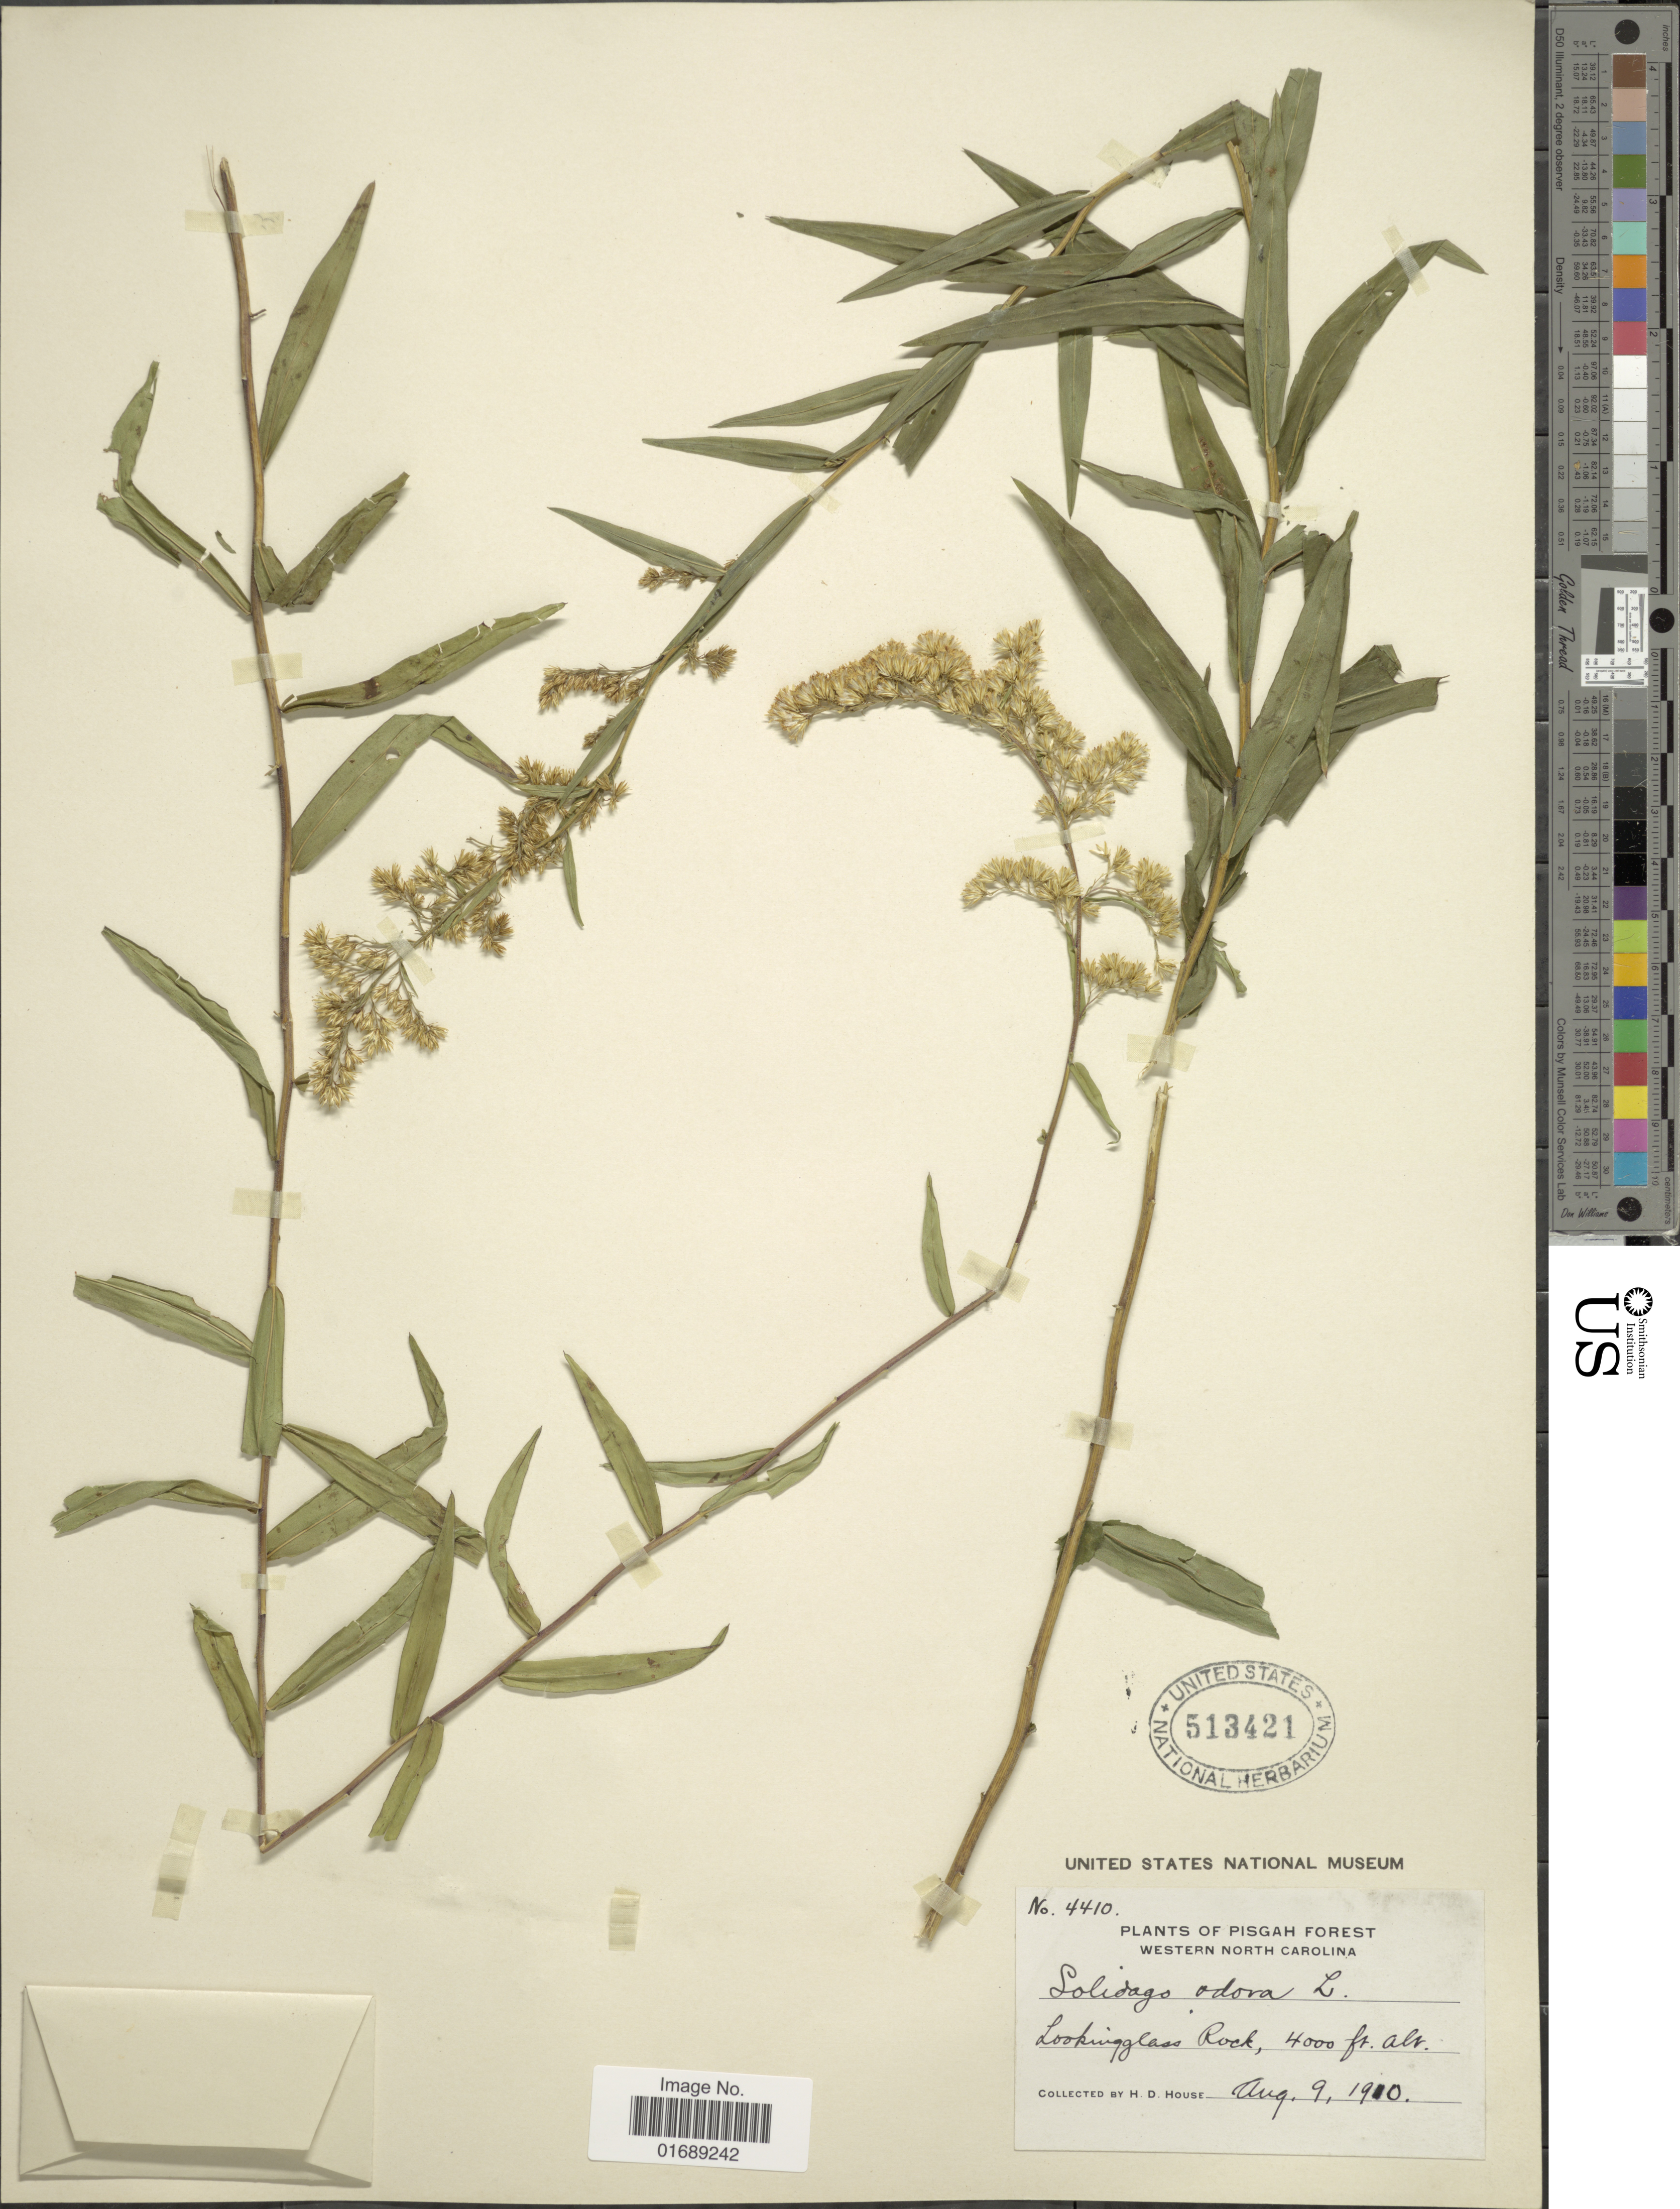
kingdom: Plantae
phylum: Tracheophyta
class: Magnoliopsida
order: Asterales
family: Asteraceae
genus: Solidago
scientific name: Solidago odora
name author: Aiton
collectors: H. D. House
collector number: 4410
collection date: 1910-08-09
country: United States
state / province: North Carolina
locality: Pisgah Forest, Western North Carolina, Lookingglass Rock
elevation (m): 1219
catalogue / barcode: US 513421